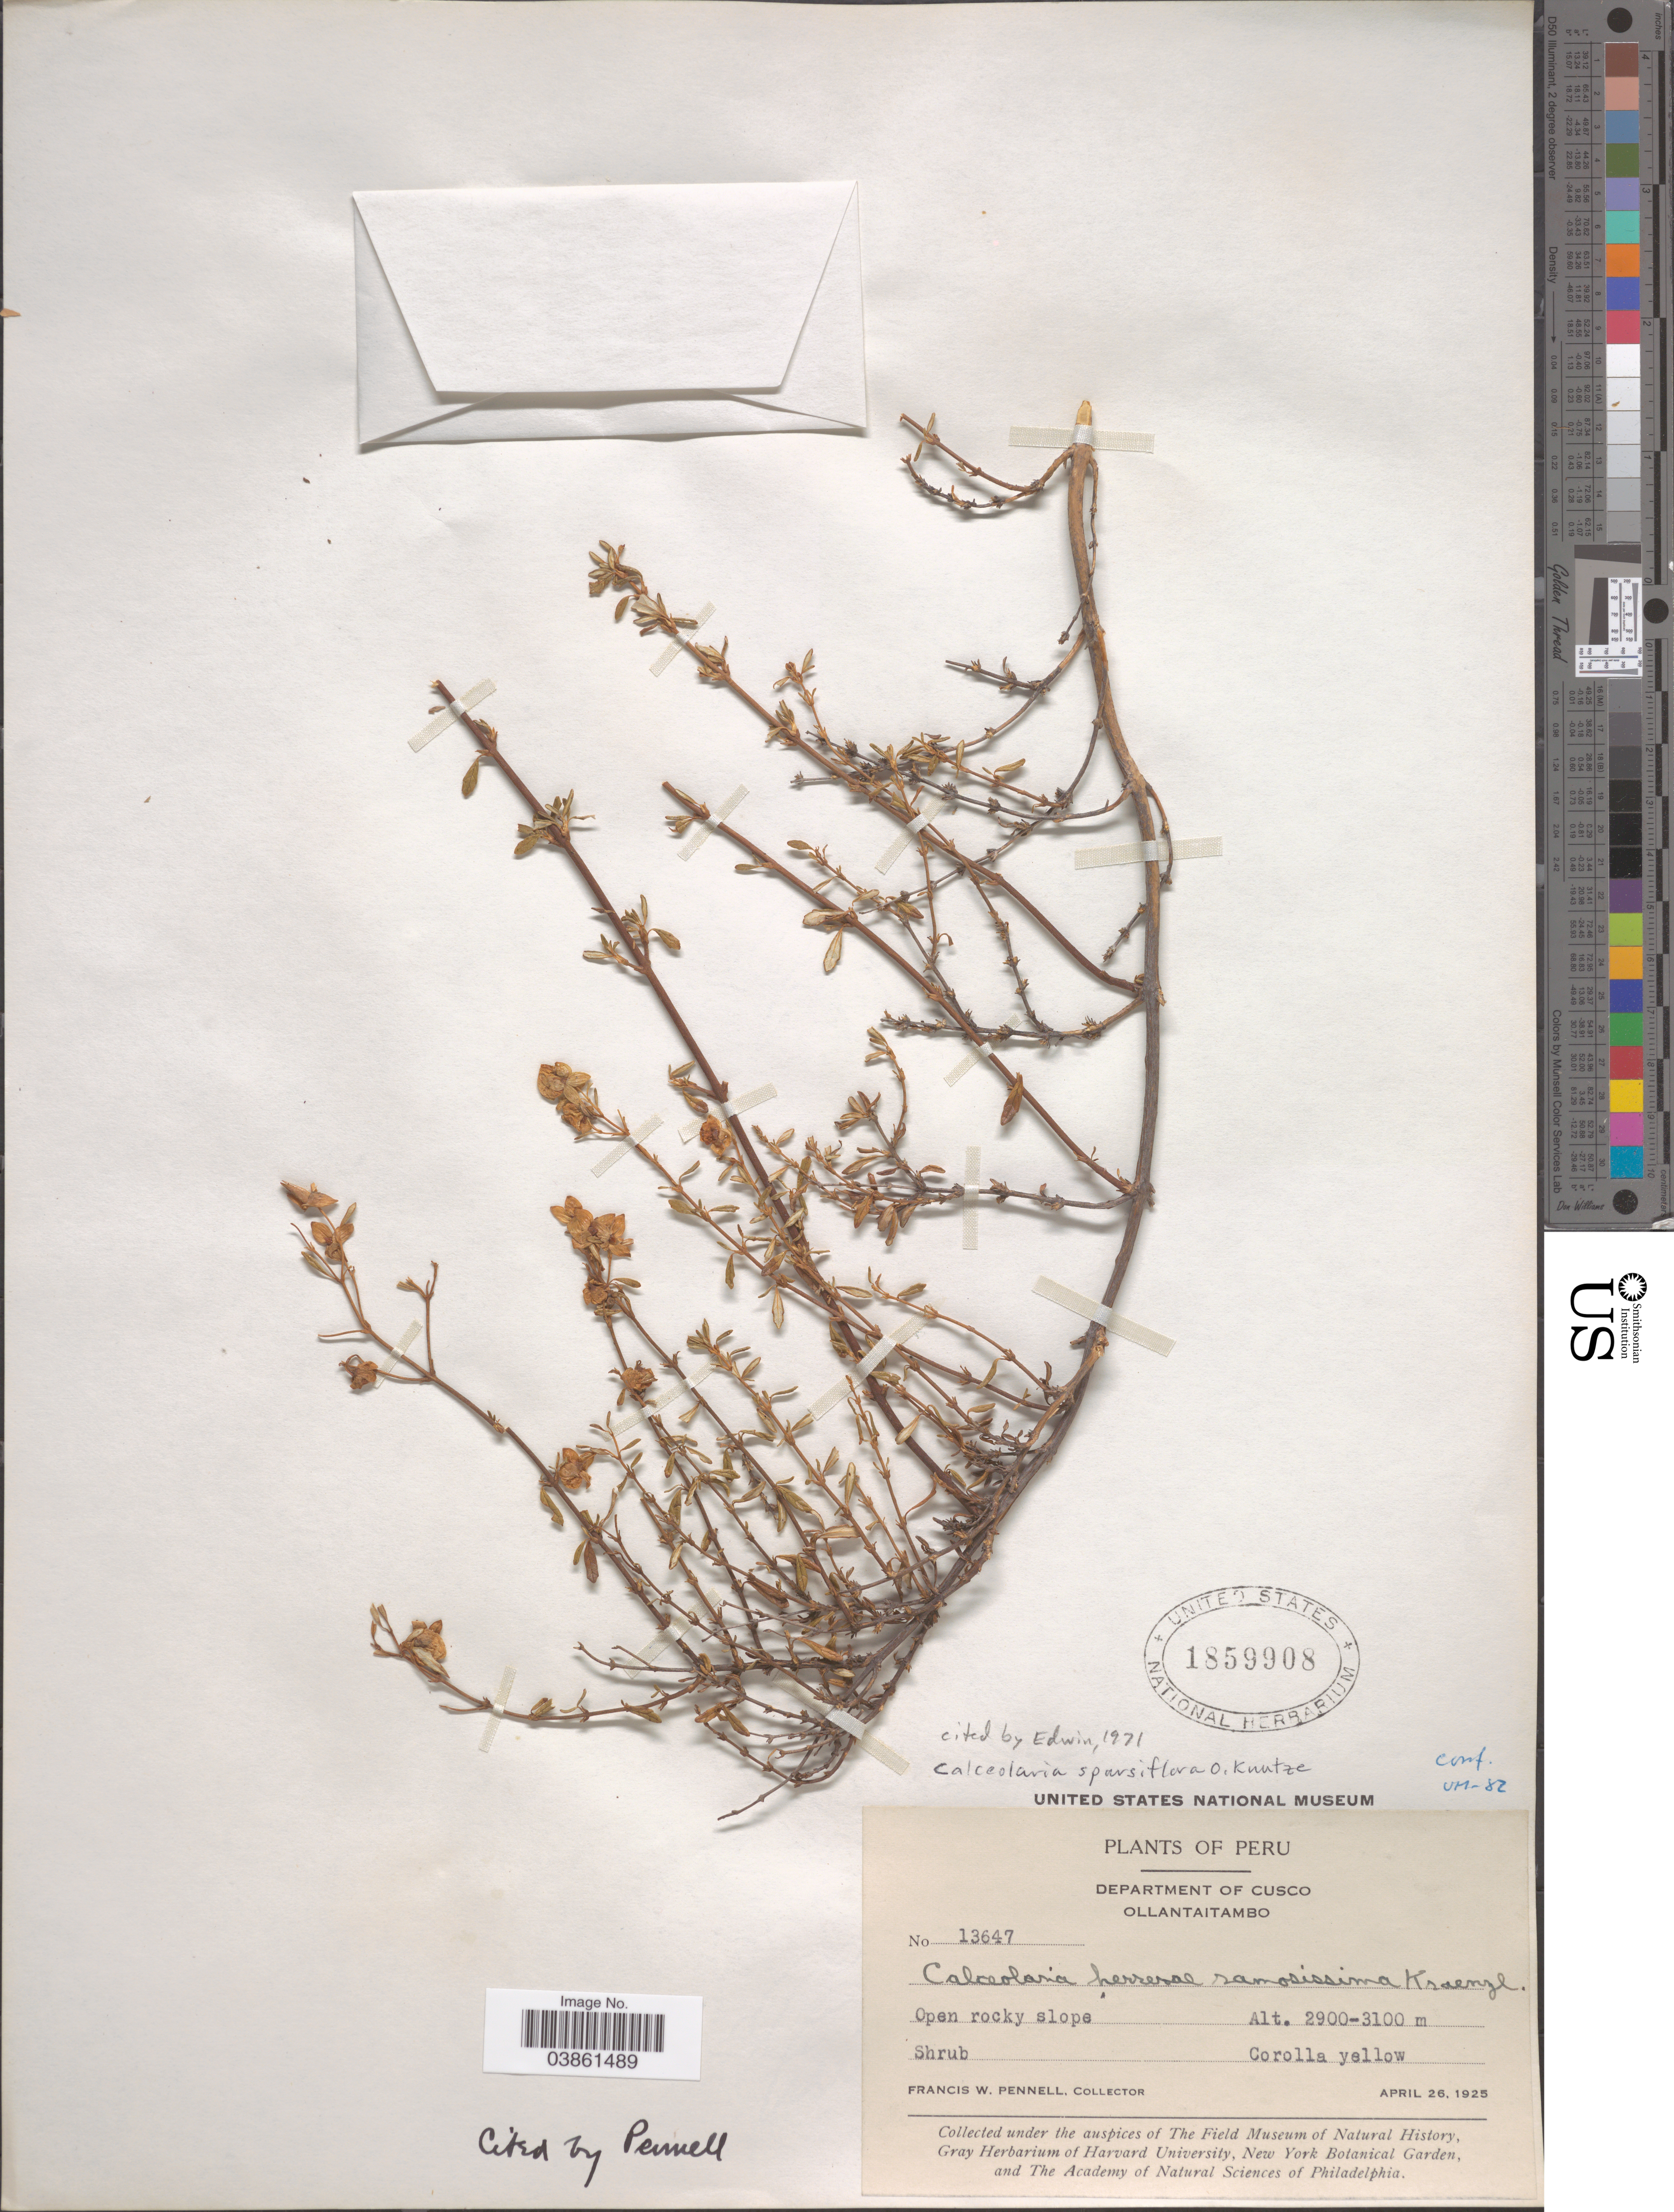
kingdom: Plantae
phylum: Tracheophyta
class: Magnoliopsida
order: Lamiales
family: Calceolariaceae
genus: Calceolaria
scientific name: Calceolaria sparsiflora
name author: Kuntze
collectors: F. W. Pennell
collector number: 13647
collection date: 1925-04-26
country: Peru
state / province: Cusco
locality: Department of Cusco. Ollantaitambo.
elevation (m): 2900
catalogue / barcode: US 1859908